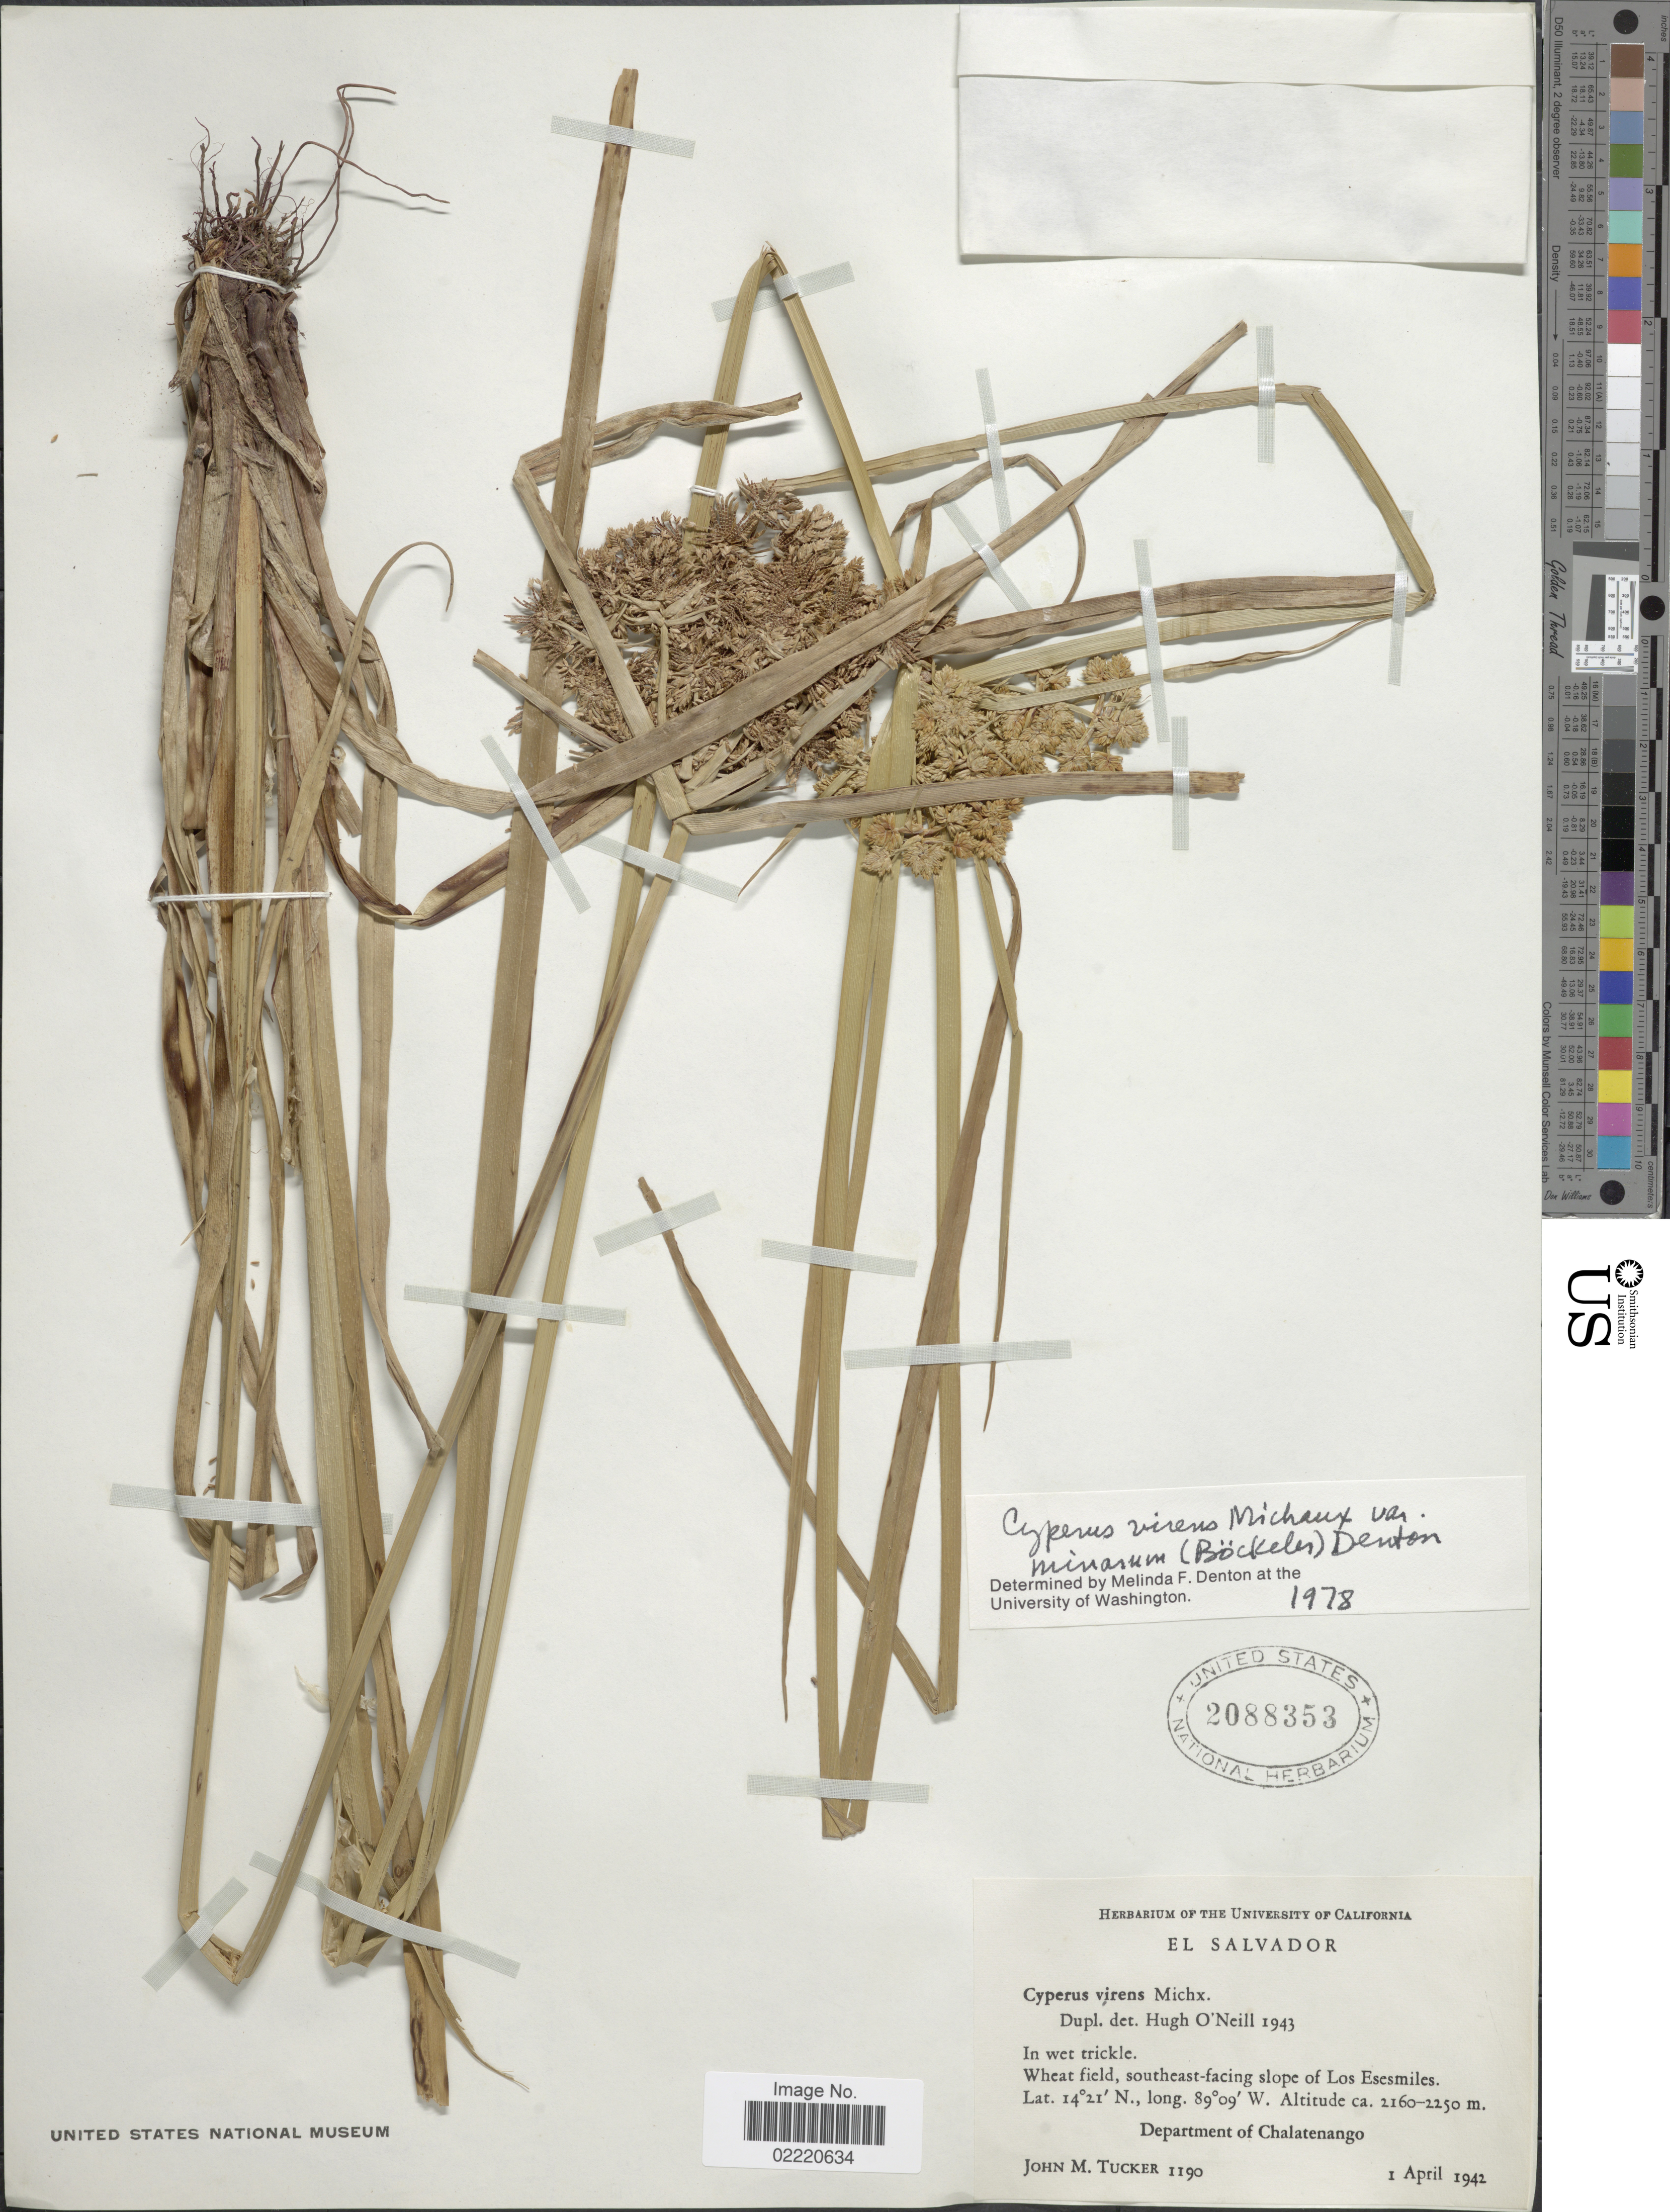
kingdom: Plantae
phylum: Tracheophyta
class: Liliopsida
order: Poales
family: Cyperaceae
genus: Cyperus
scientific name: Cyperus virens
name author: Michx.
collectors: J. M. Tucker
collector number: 1190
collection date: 1942-04-01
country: El Salvador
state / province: Chalatenango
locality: Wheat field, southeast-facing slope of Los Esesmiles, Department of Chalantenango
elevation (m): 2160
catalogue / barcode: US 2088353